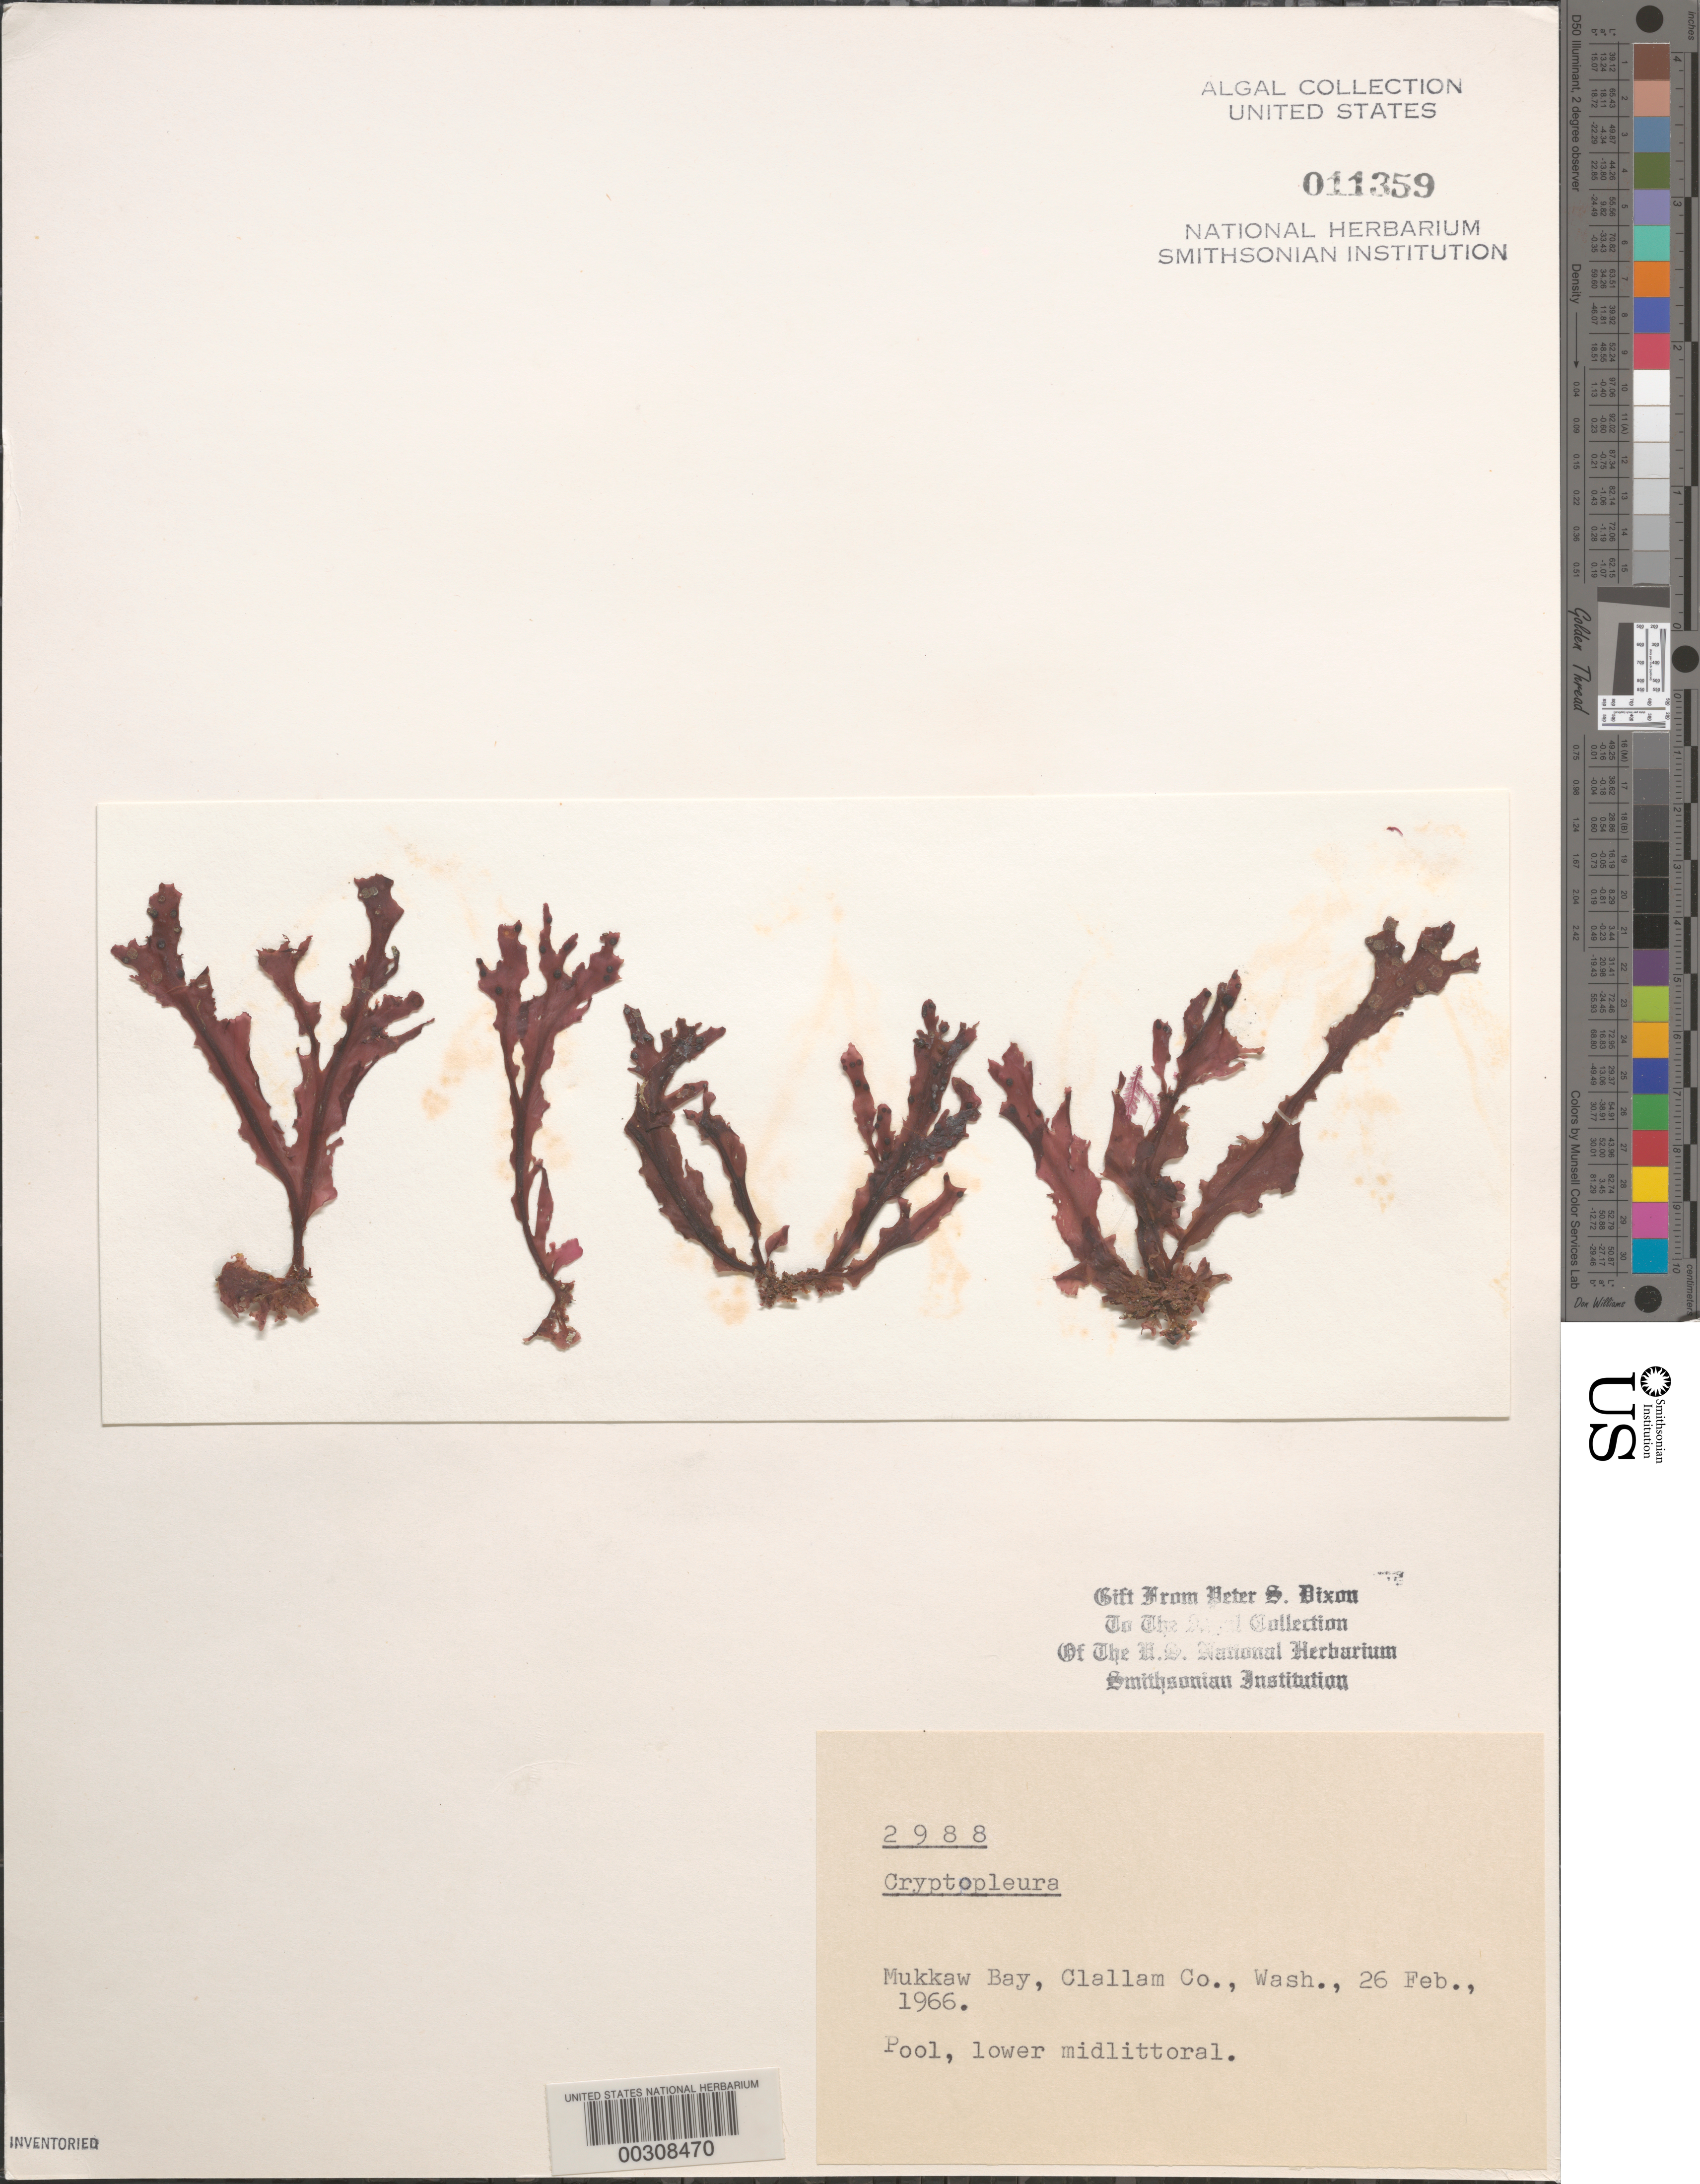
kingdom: Plantae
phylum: Rhodophyta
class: Florideophyceae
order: Ceramiales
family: Delesseriaceae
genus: Cryptopleura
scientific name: Cryptopleura sp.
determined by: Dixon, P. S.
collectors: P. S. Dixon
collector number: PSD 2988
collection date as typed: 26 Feb 1966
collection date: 1966-02-26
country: United States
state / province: Washington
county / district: Clallam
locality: Mukkaw Bay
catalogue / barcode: US 11359